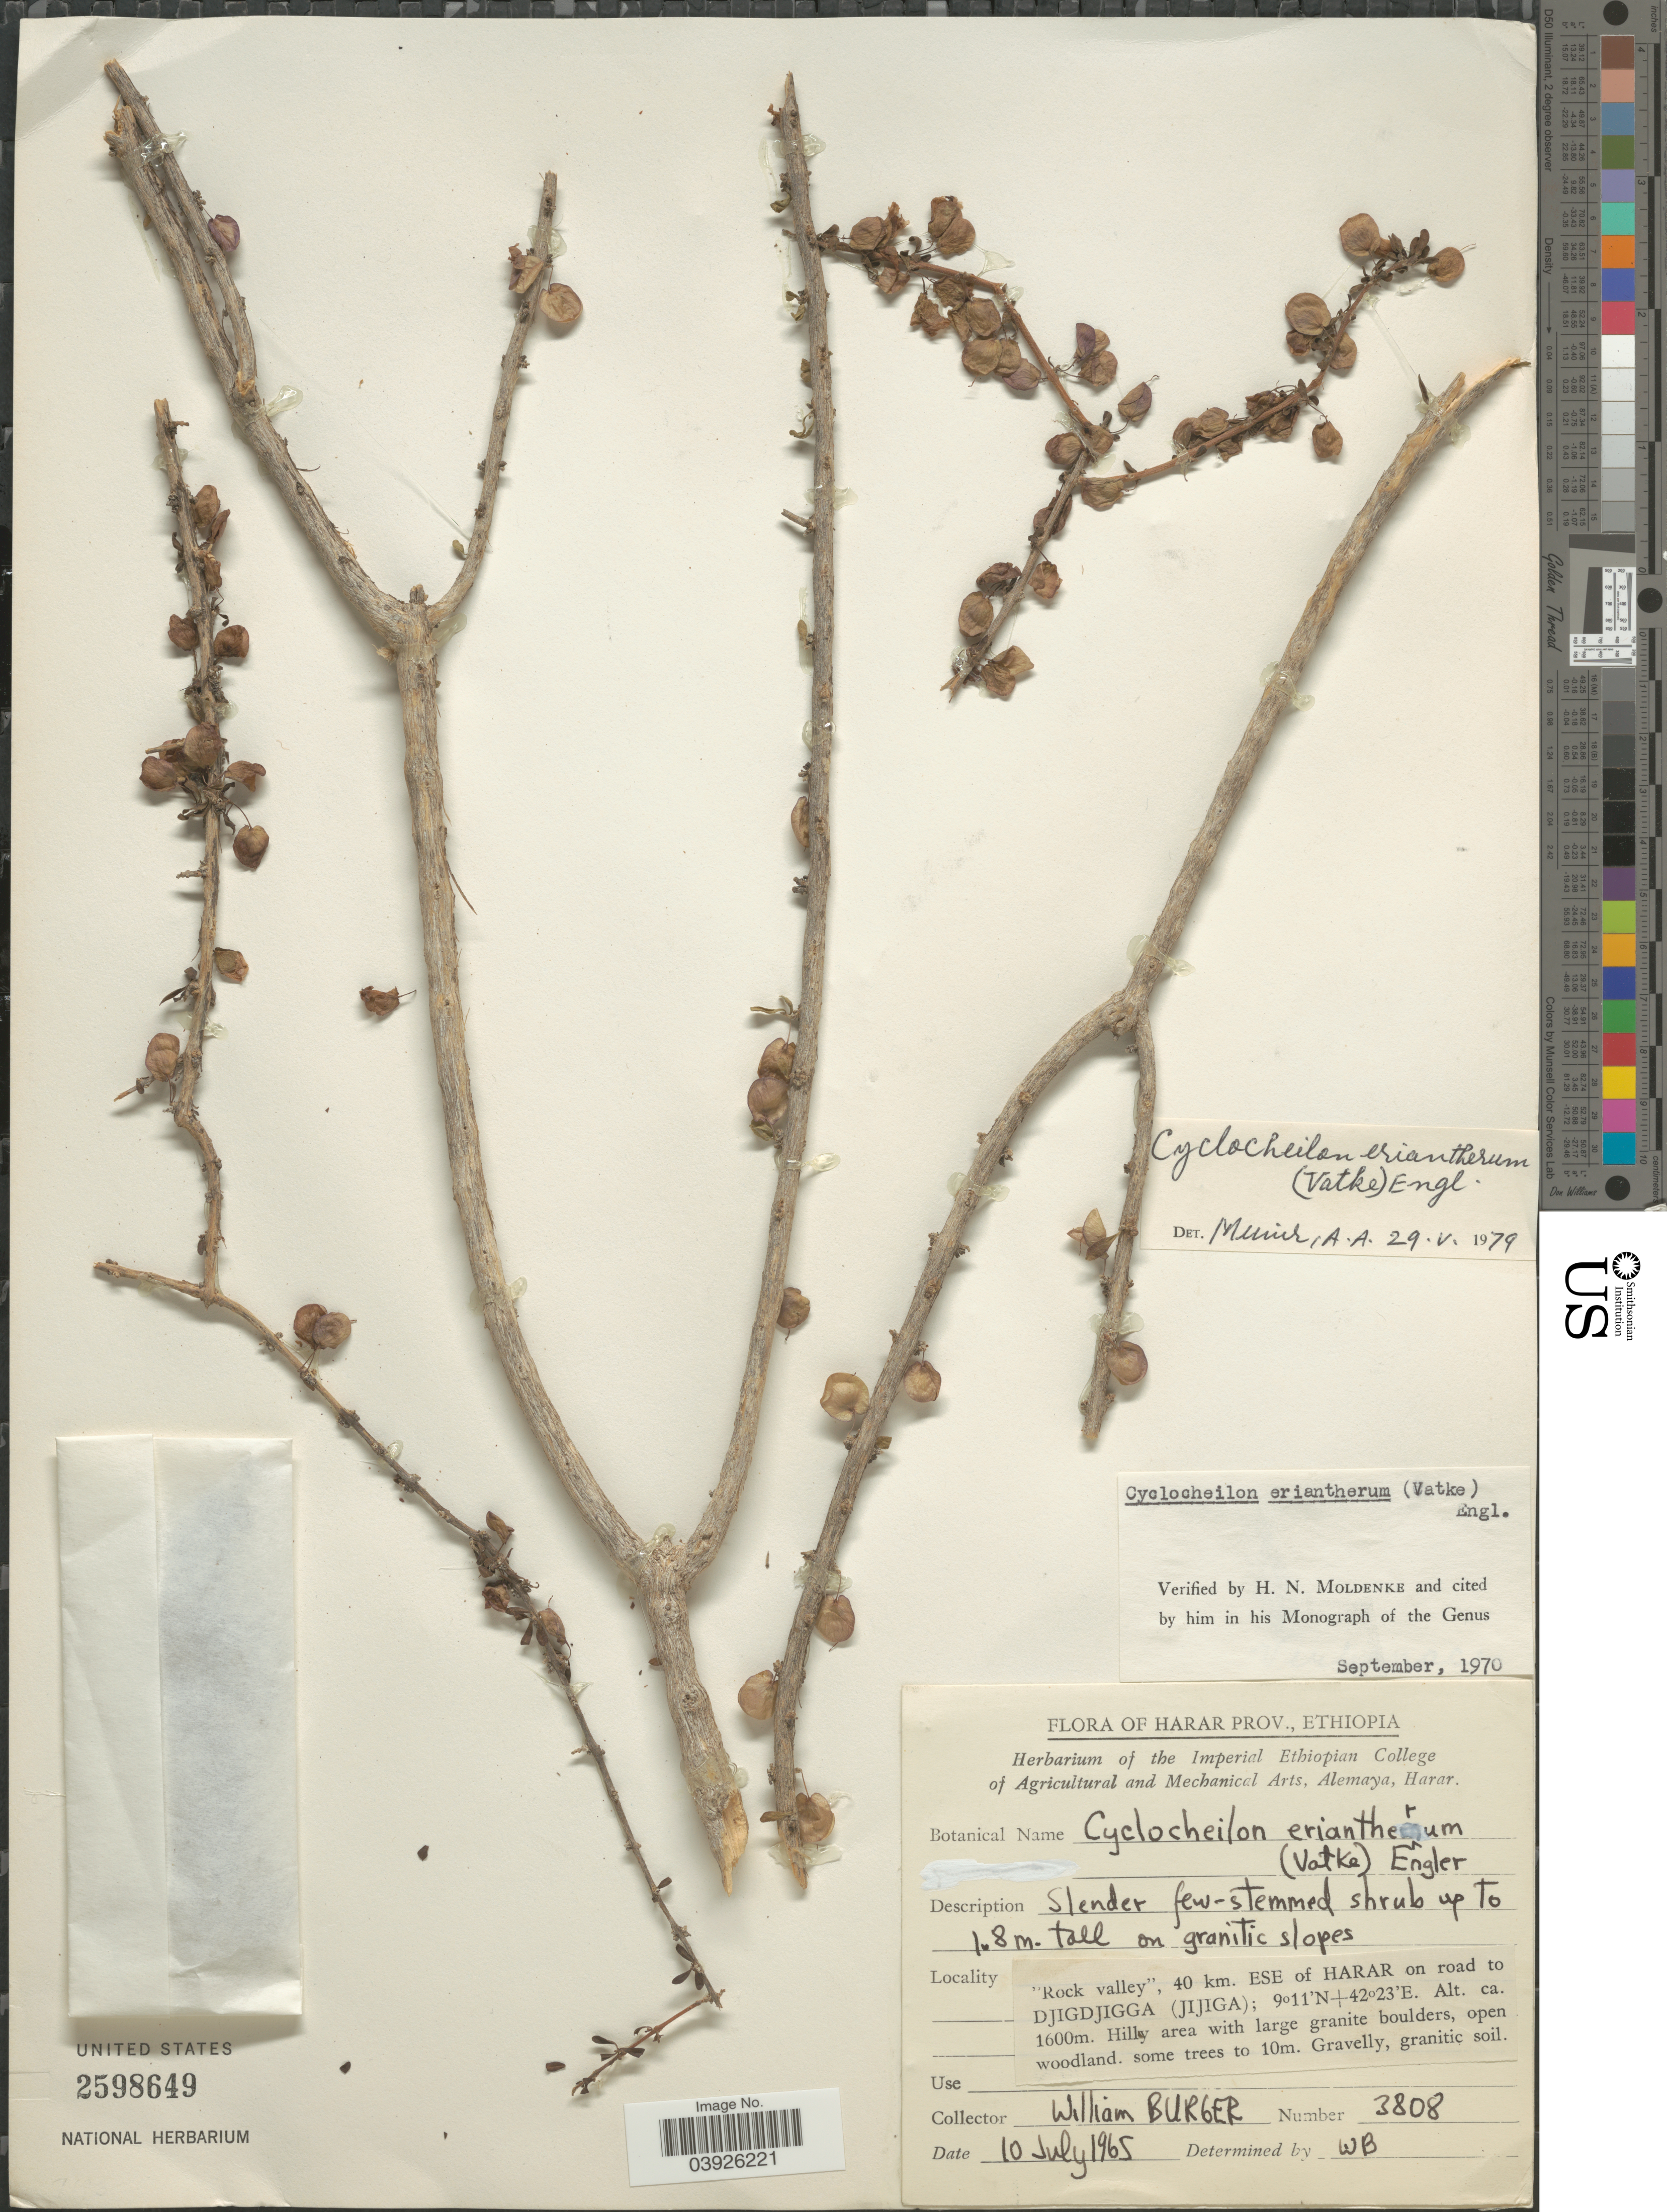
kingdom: Plantae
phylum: Tracheophyta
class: Magnoliopsida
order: Lamiales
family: Orobanchaceae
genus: Cyclocheilon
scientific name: Cyclocheilon kelleri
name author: Engl.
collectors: W. Burger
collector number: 3808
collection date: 1965-07-10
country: Ethiopia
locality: Harar Prov. "Rocky valley", 40 km. ESE of Harar on road to Djigdjigga (Jijiga).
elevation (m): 1600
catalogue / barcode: US 2598649